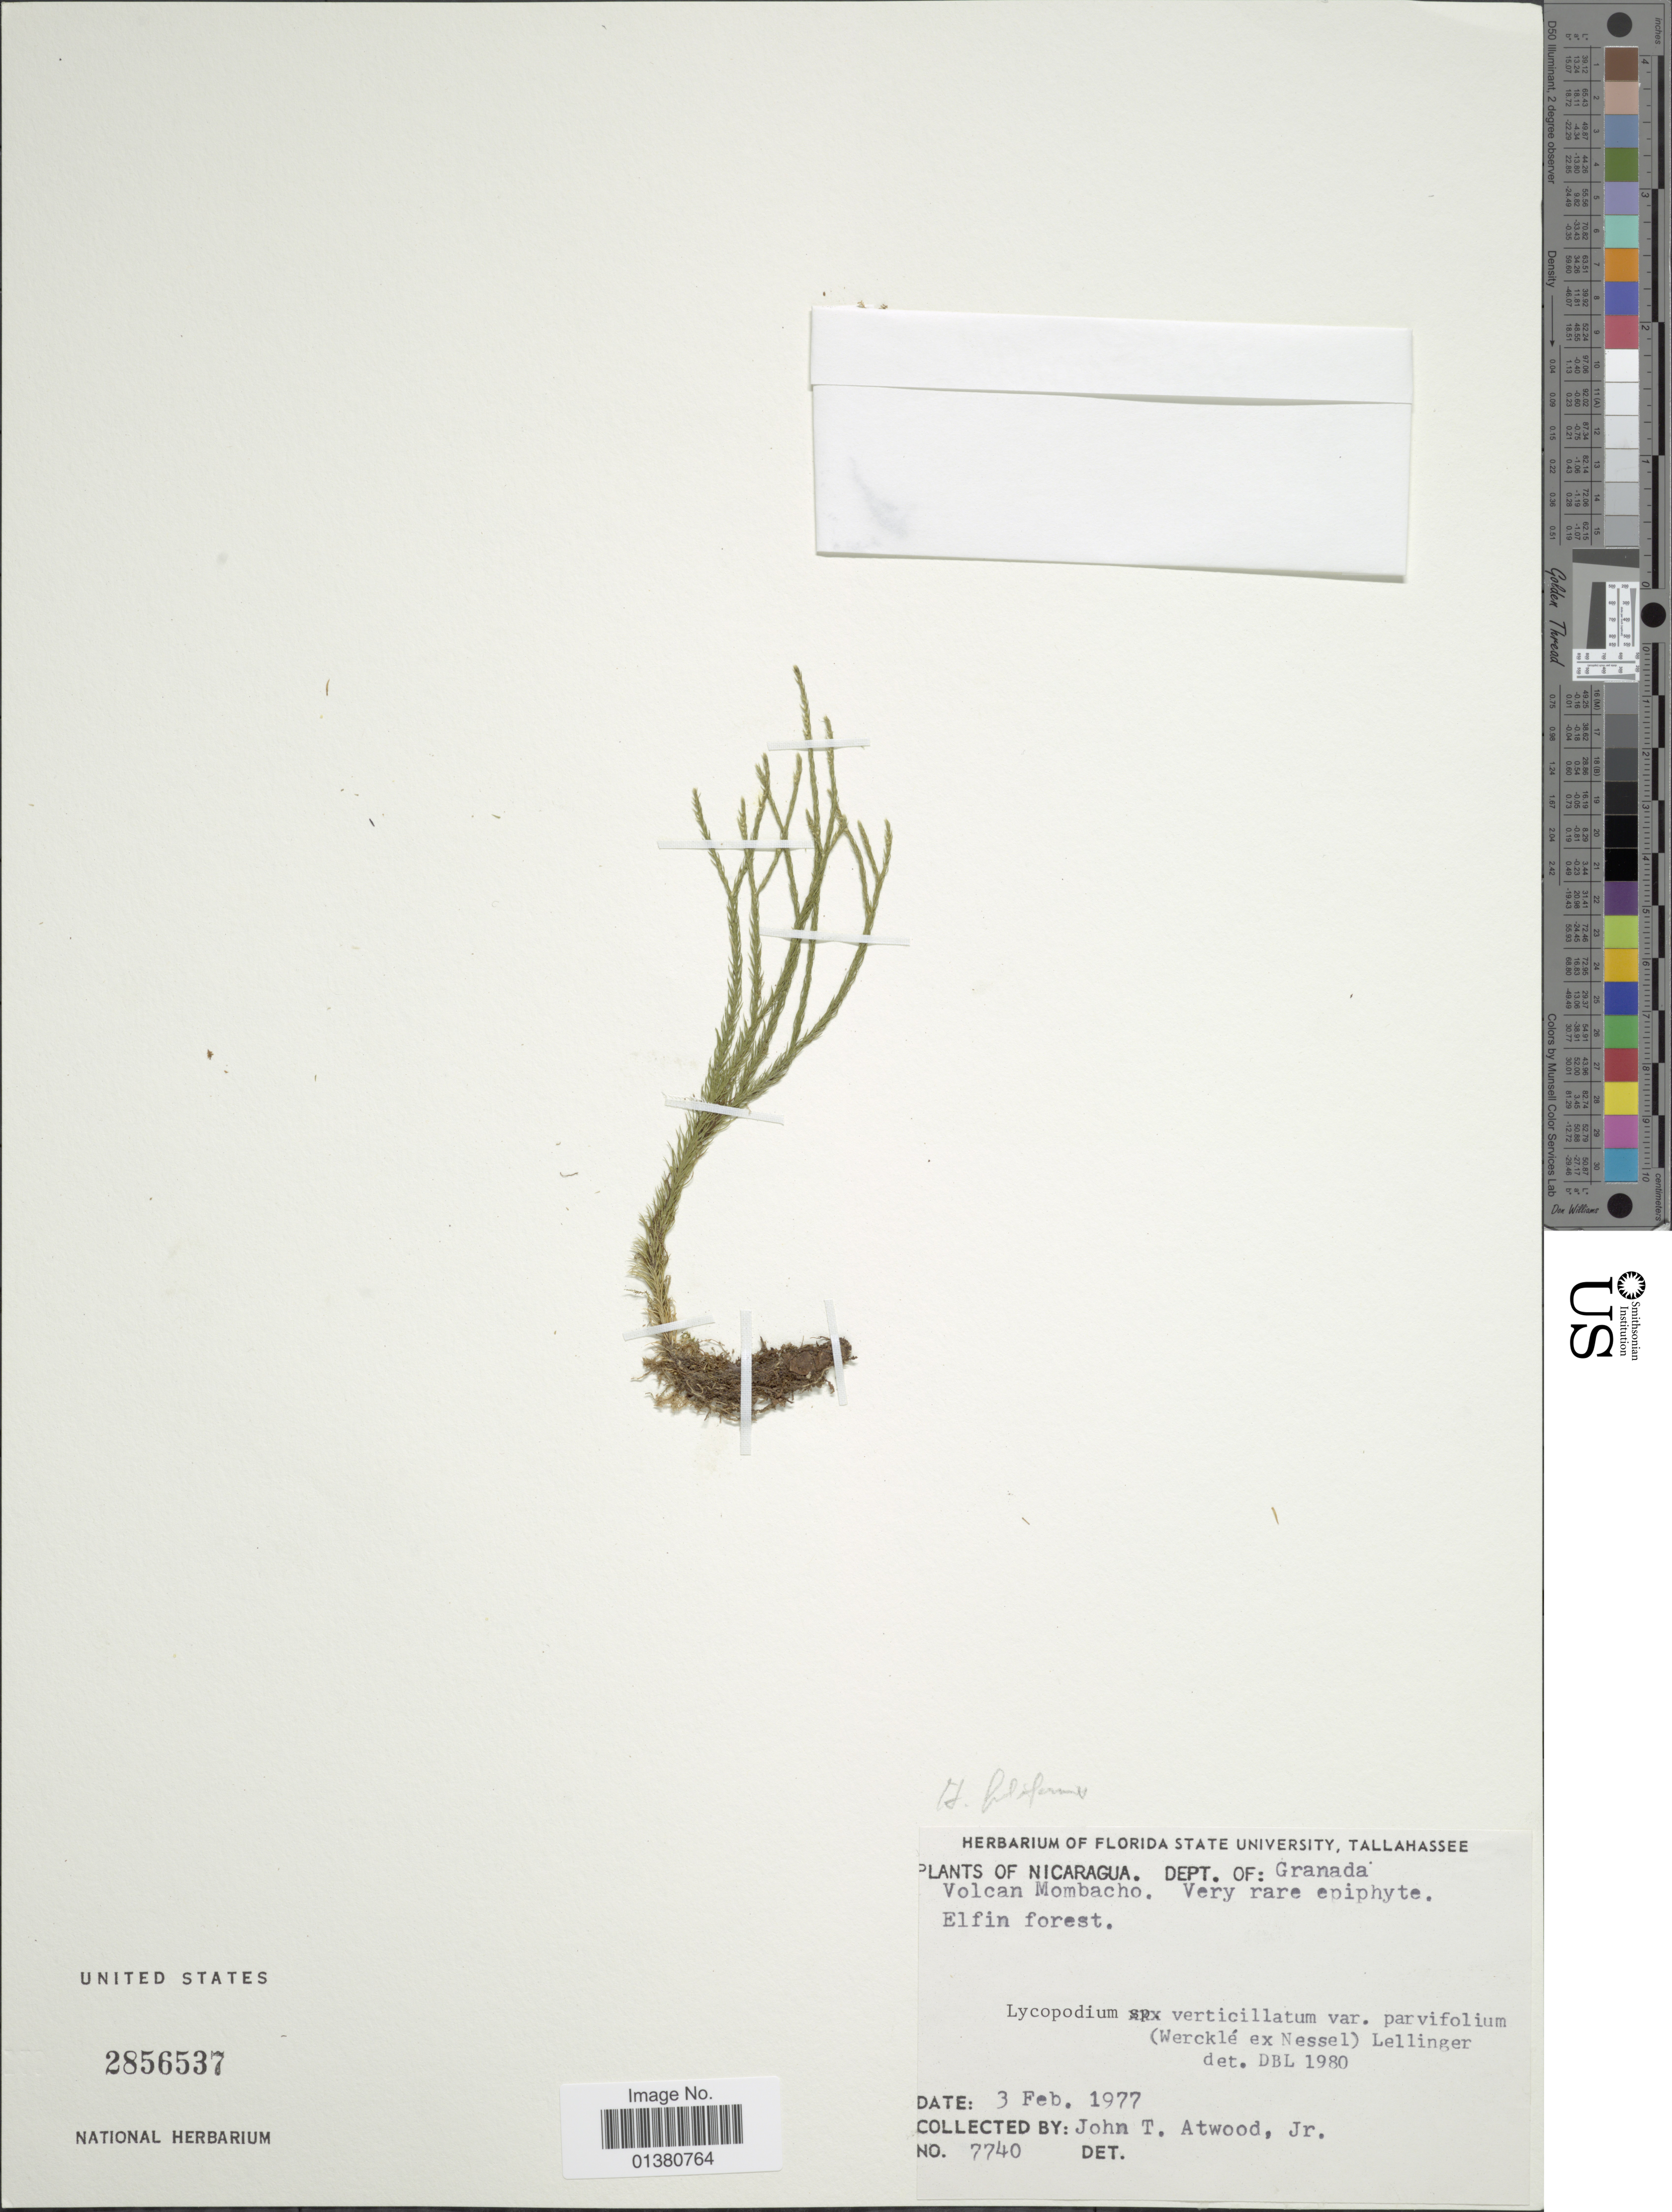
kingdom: Plantae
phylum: Tracheophyta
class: Lycopodiopsida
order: Lycopodiales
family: Lycopodiaceae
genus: Phlegmariurus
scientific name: Phlegmariurus filiformis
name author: (Sw.) W.H. Wagner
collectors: J. T. Atwood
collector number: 7740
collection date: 1977-02-03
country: Nicaragua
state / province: Granada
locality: Dept of Granada, Volcano Mombacho, Elfin forest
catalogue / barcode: US 2856537